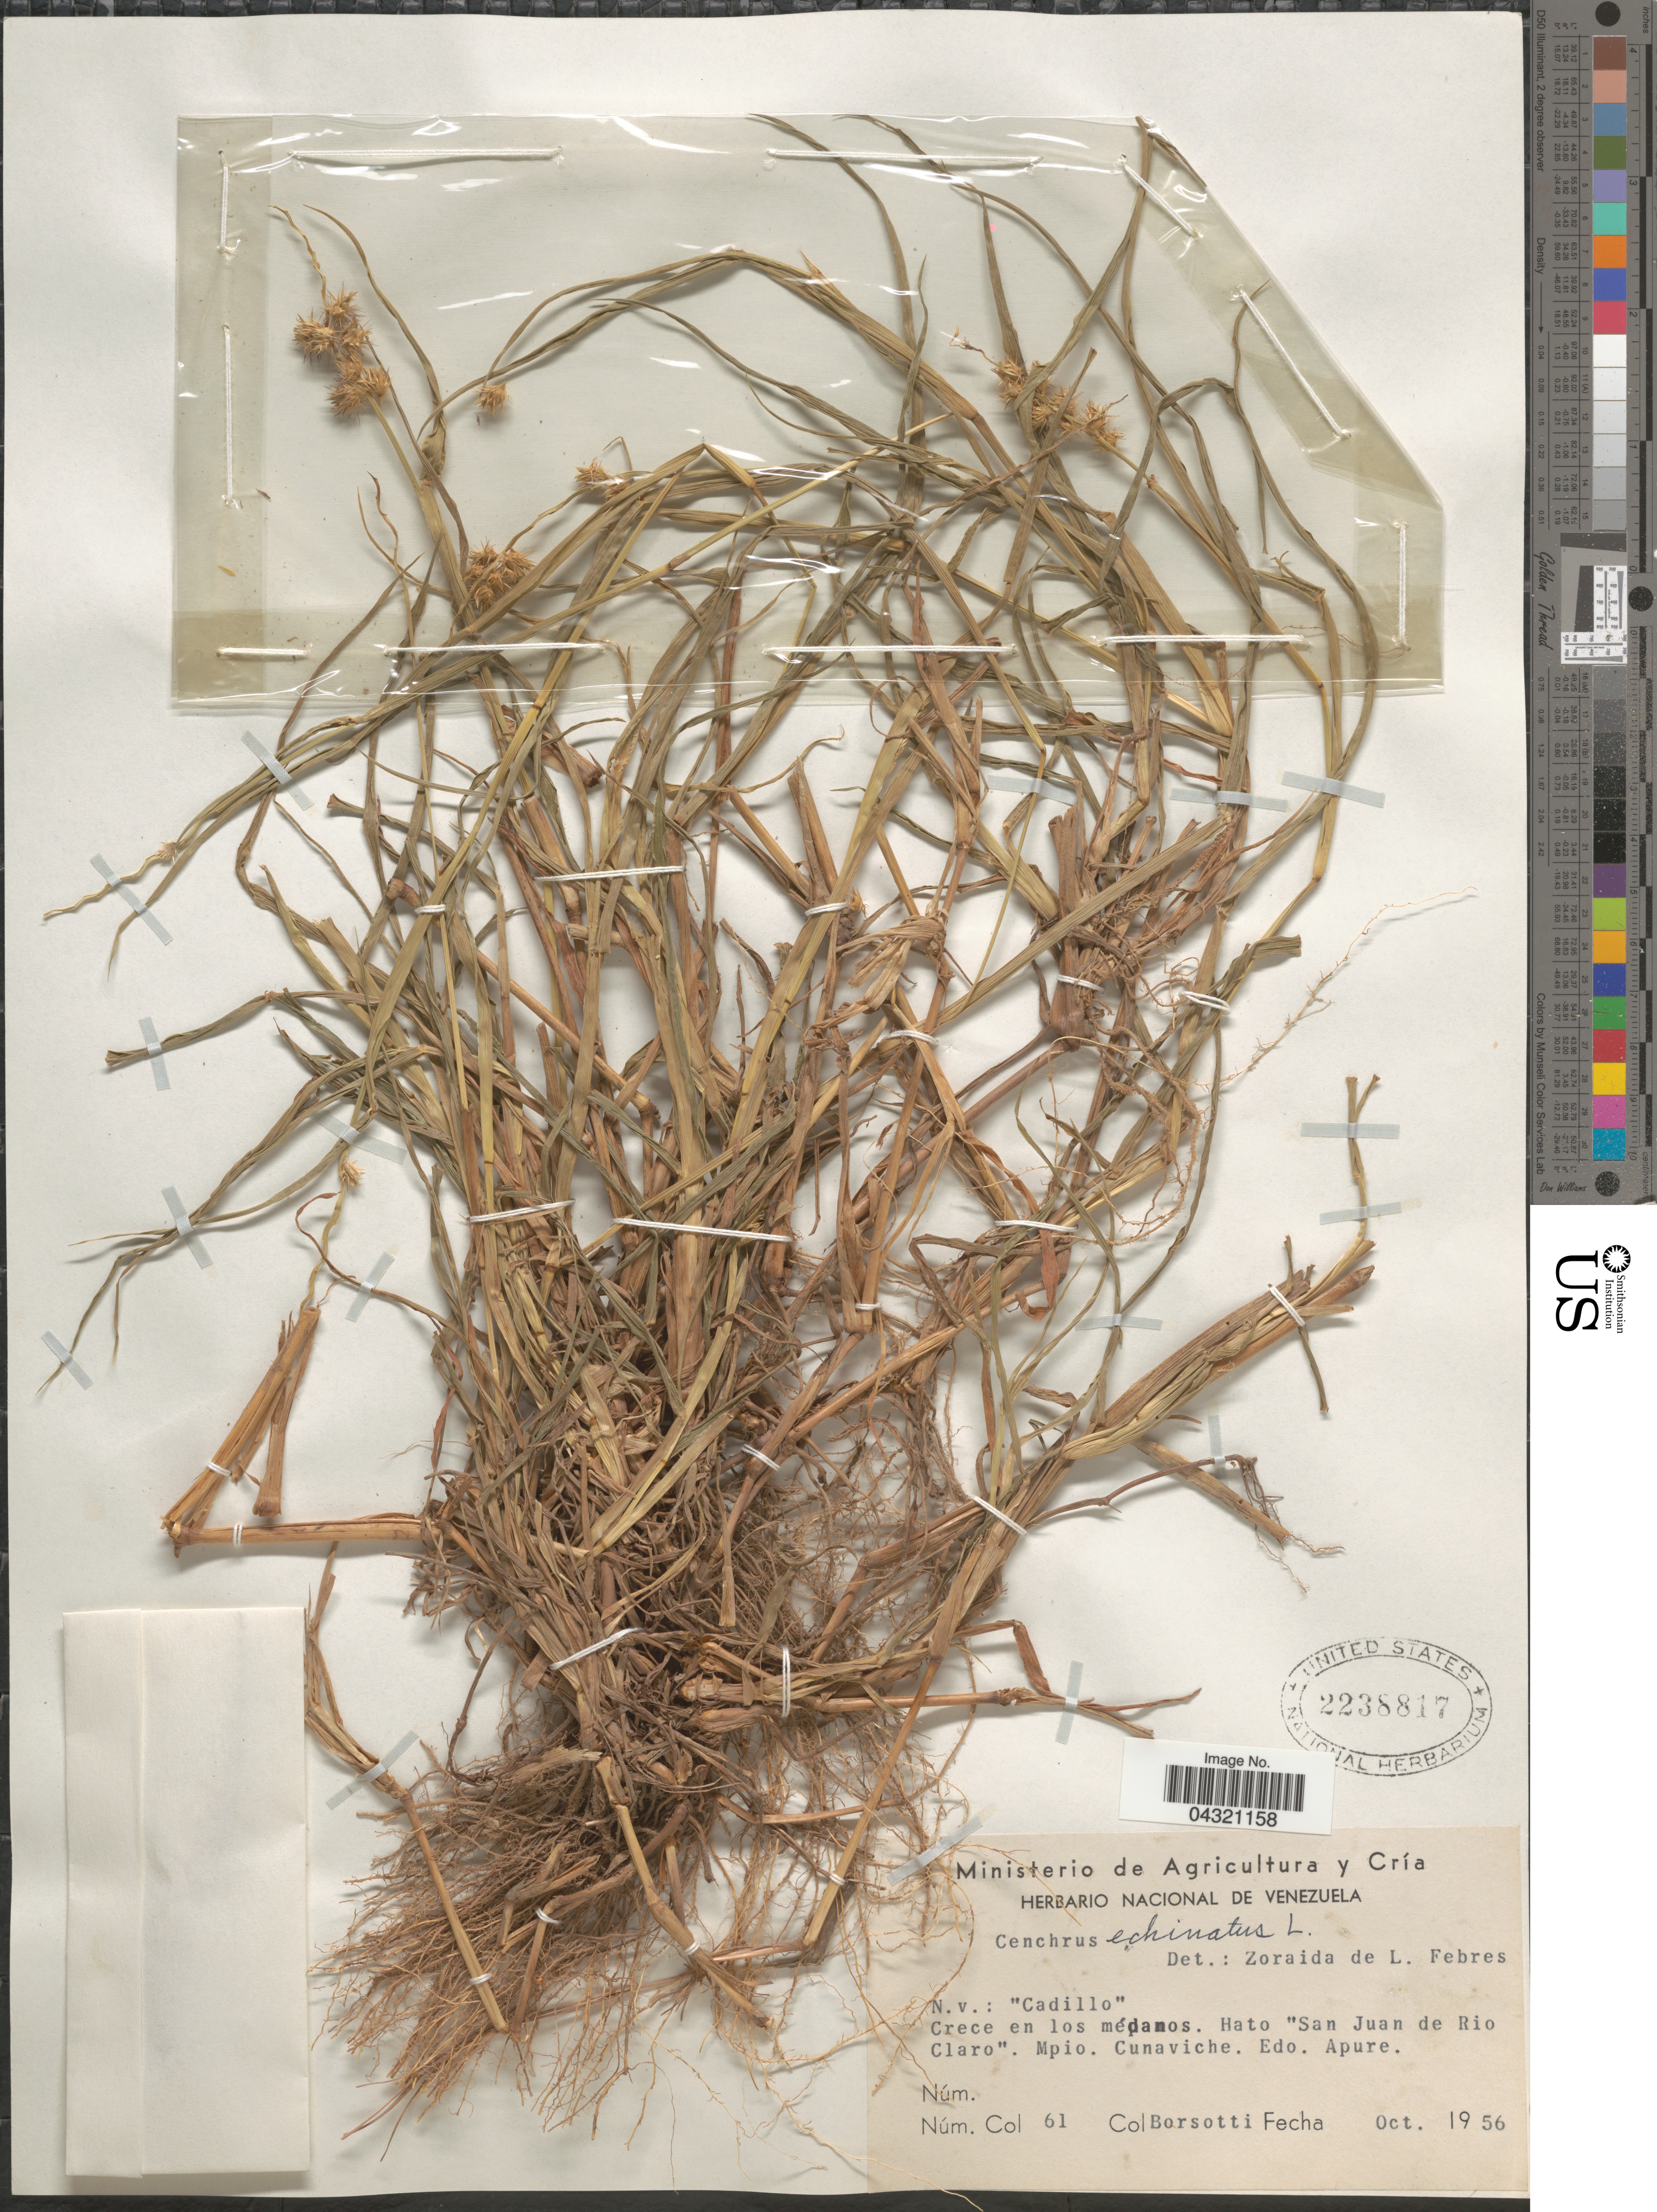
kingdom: Plantae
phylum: Tracheophyta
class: Liliopsida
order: Poales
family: Poaceae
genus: Cenchrus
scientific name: Cenchrus echinatus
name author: L.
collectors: Borsotti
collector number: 61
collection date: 1956-10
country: Venezuela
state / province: Apure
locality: Crece en los médanos. Hato "San Juan de Rio Claro". Mpio Cunaviche.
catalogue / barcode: US 2238817